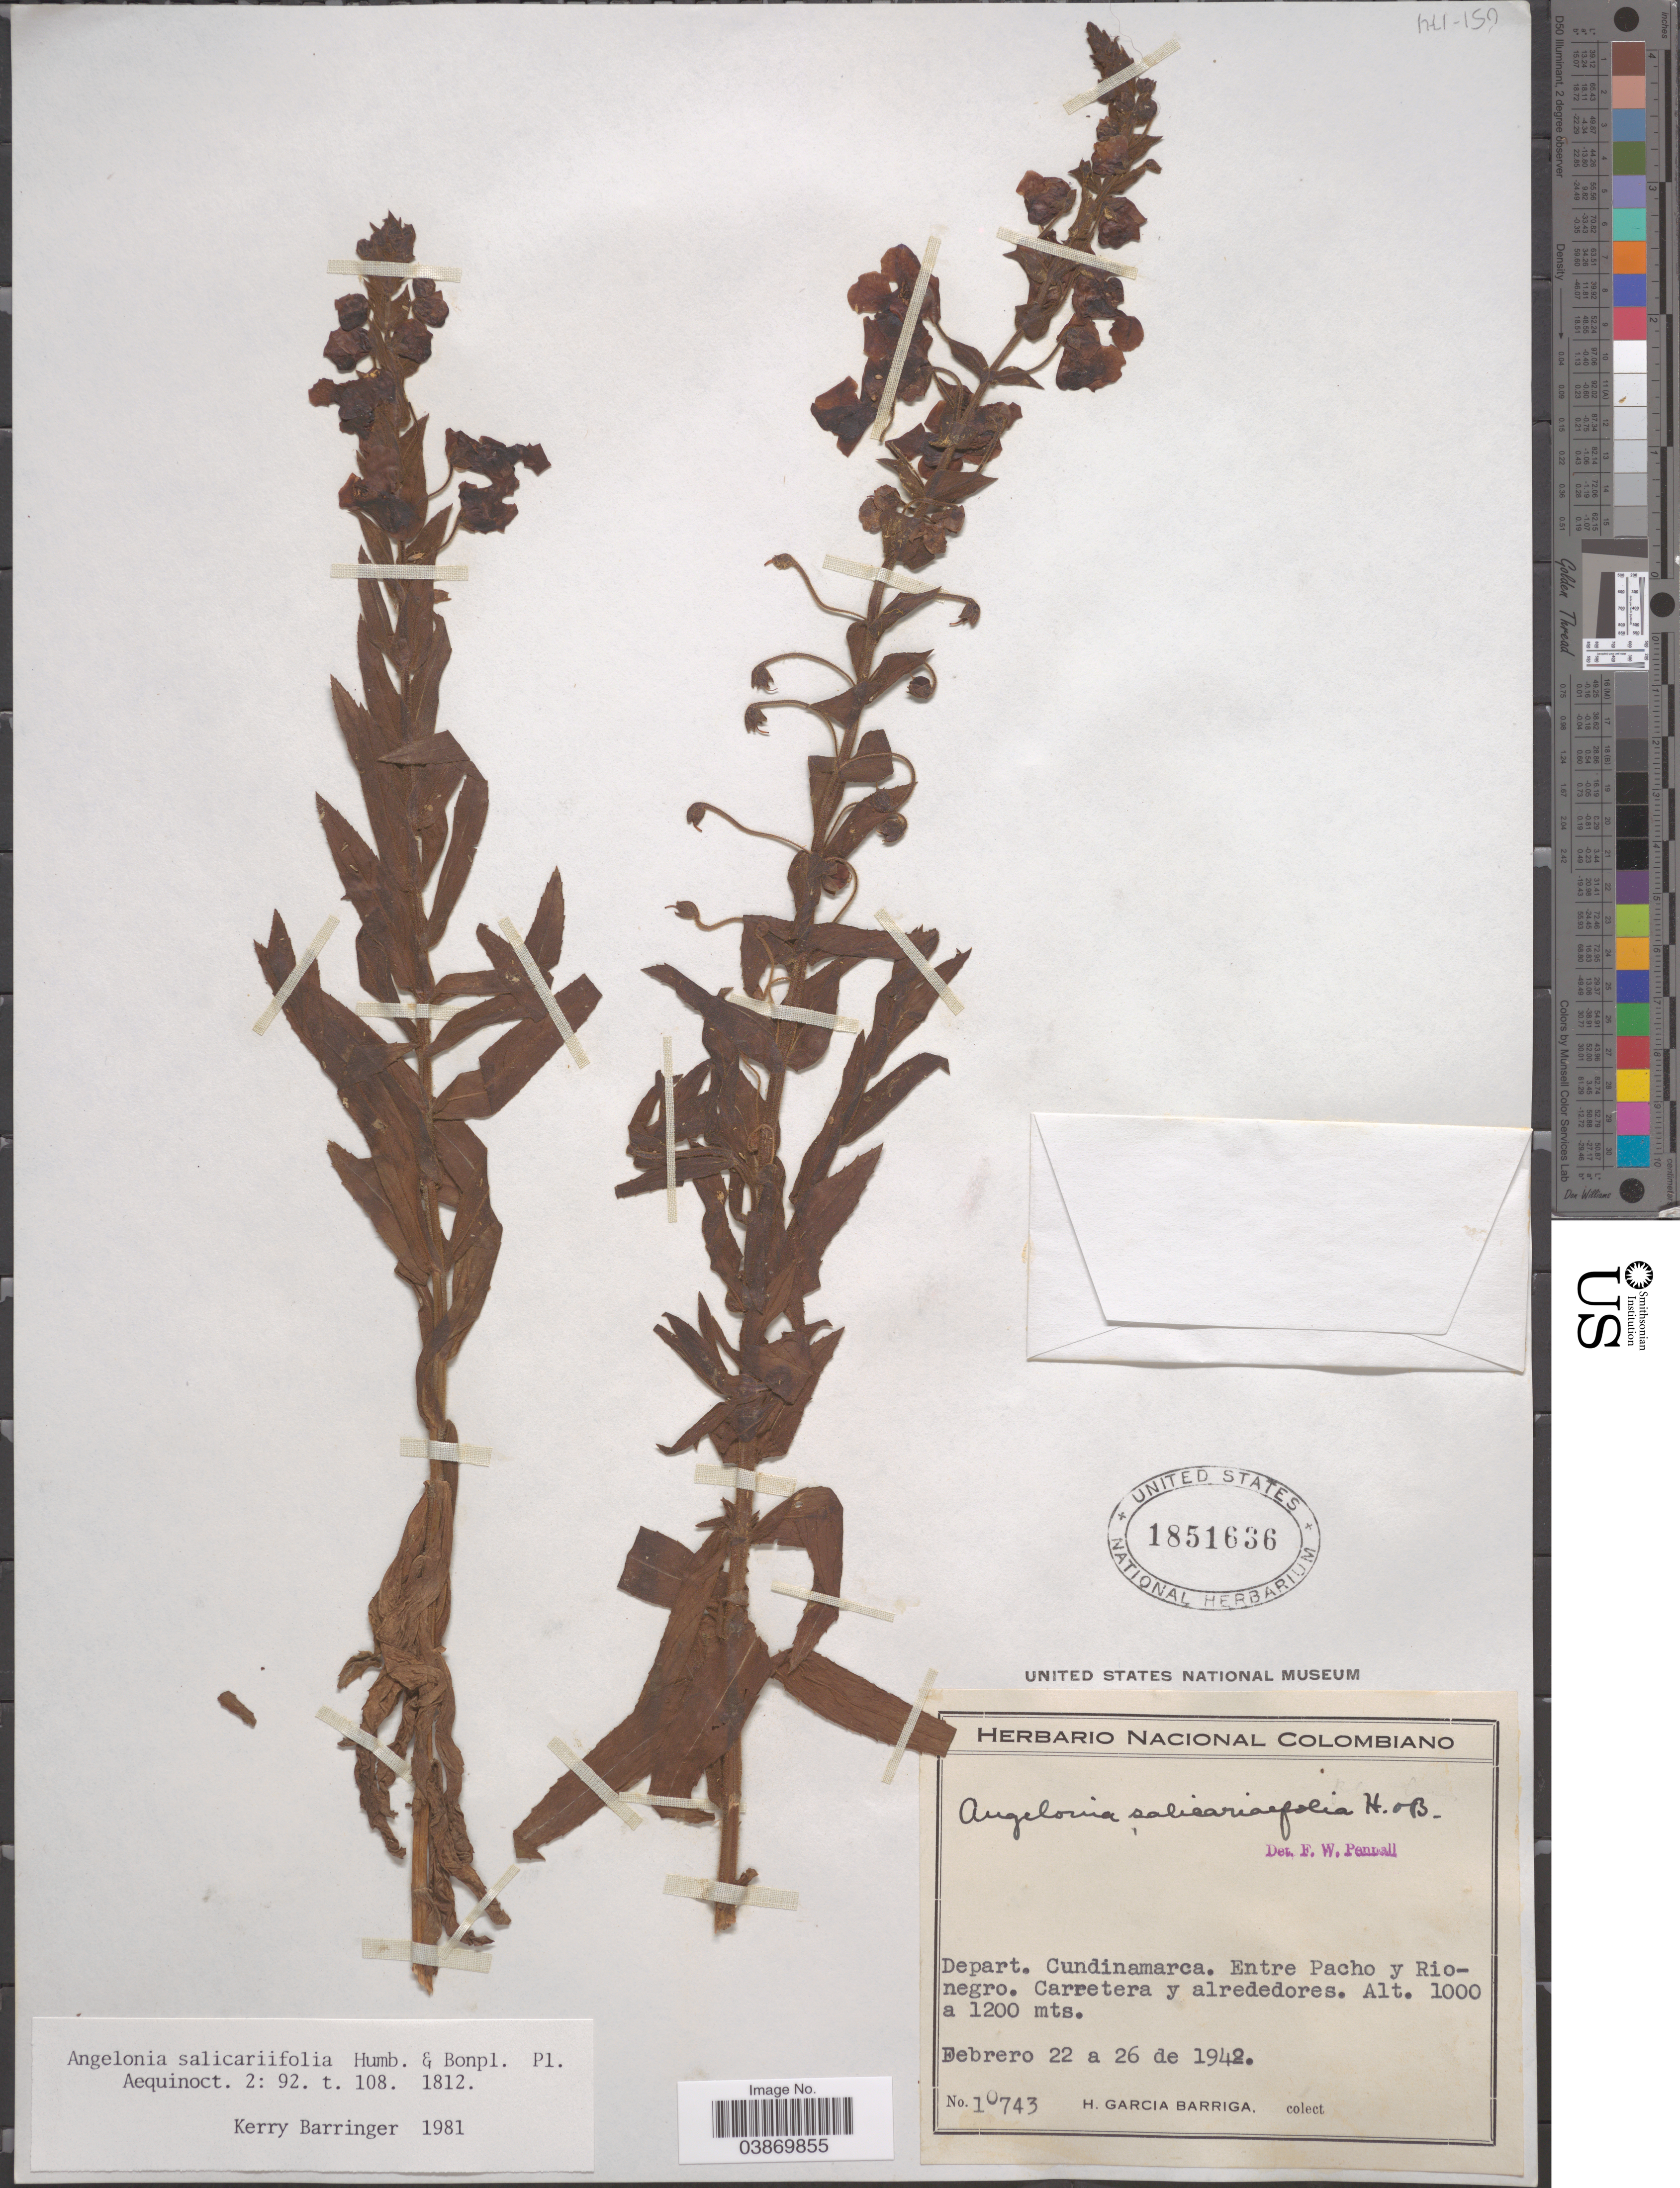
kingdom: Plantae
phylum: Tracheophyta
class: Magnoliopsida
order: Lamiales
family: Plantaginaceae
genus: Angelonia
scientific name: Angelonia salicariifolia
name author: Bonpl.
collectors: H. García Barriga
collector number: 10743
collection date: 1942-02-22/1942-02-26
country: Colombia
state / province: Cundinamarca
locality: Depart. Cundinamarca. Entre Pacho y Rio-Negro. Carretera y alrededores.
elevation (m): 1000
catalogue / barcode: US 1851636